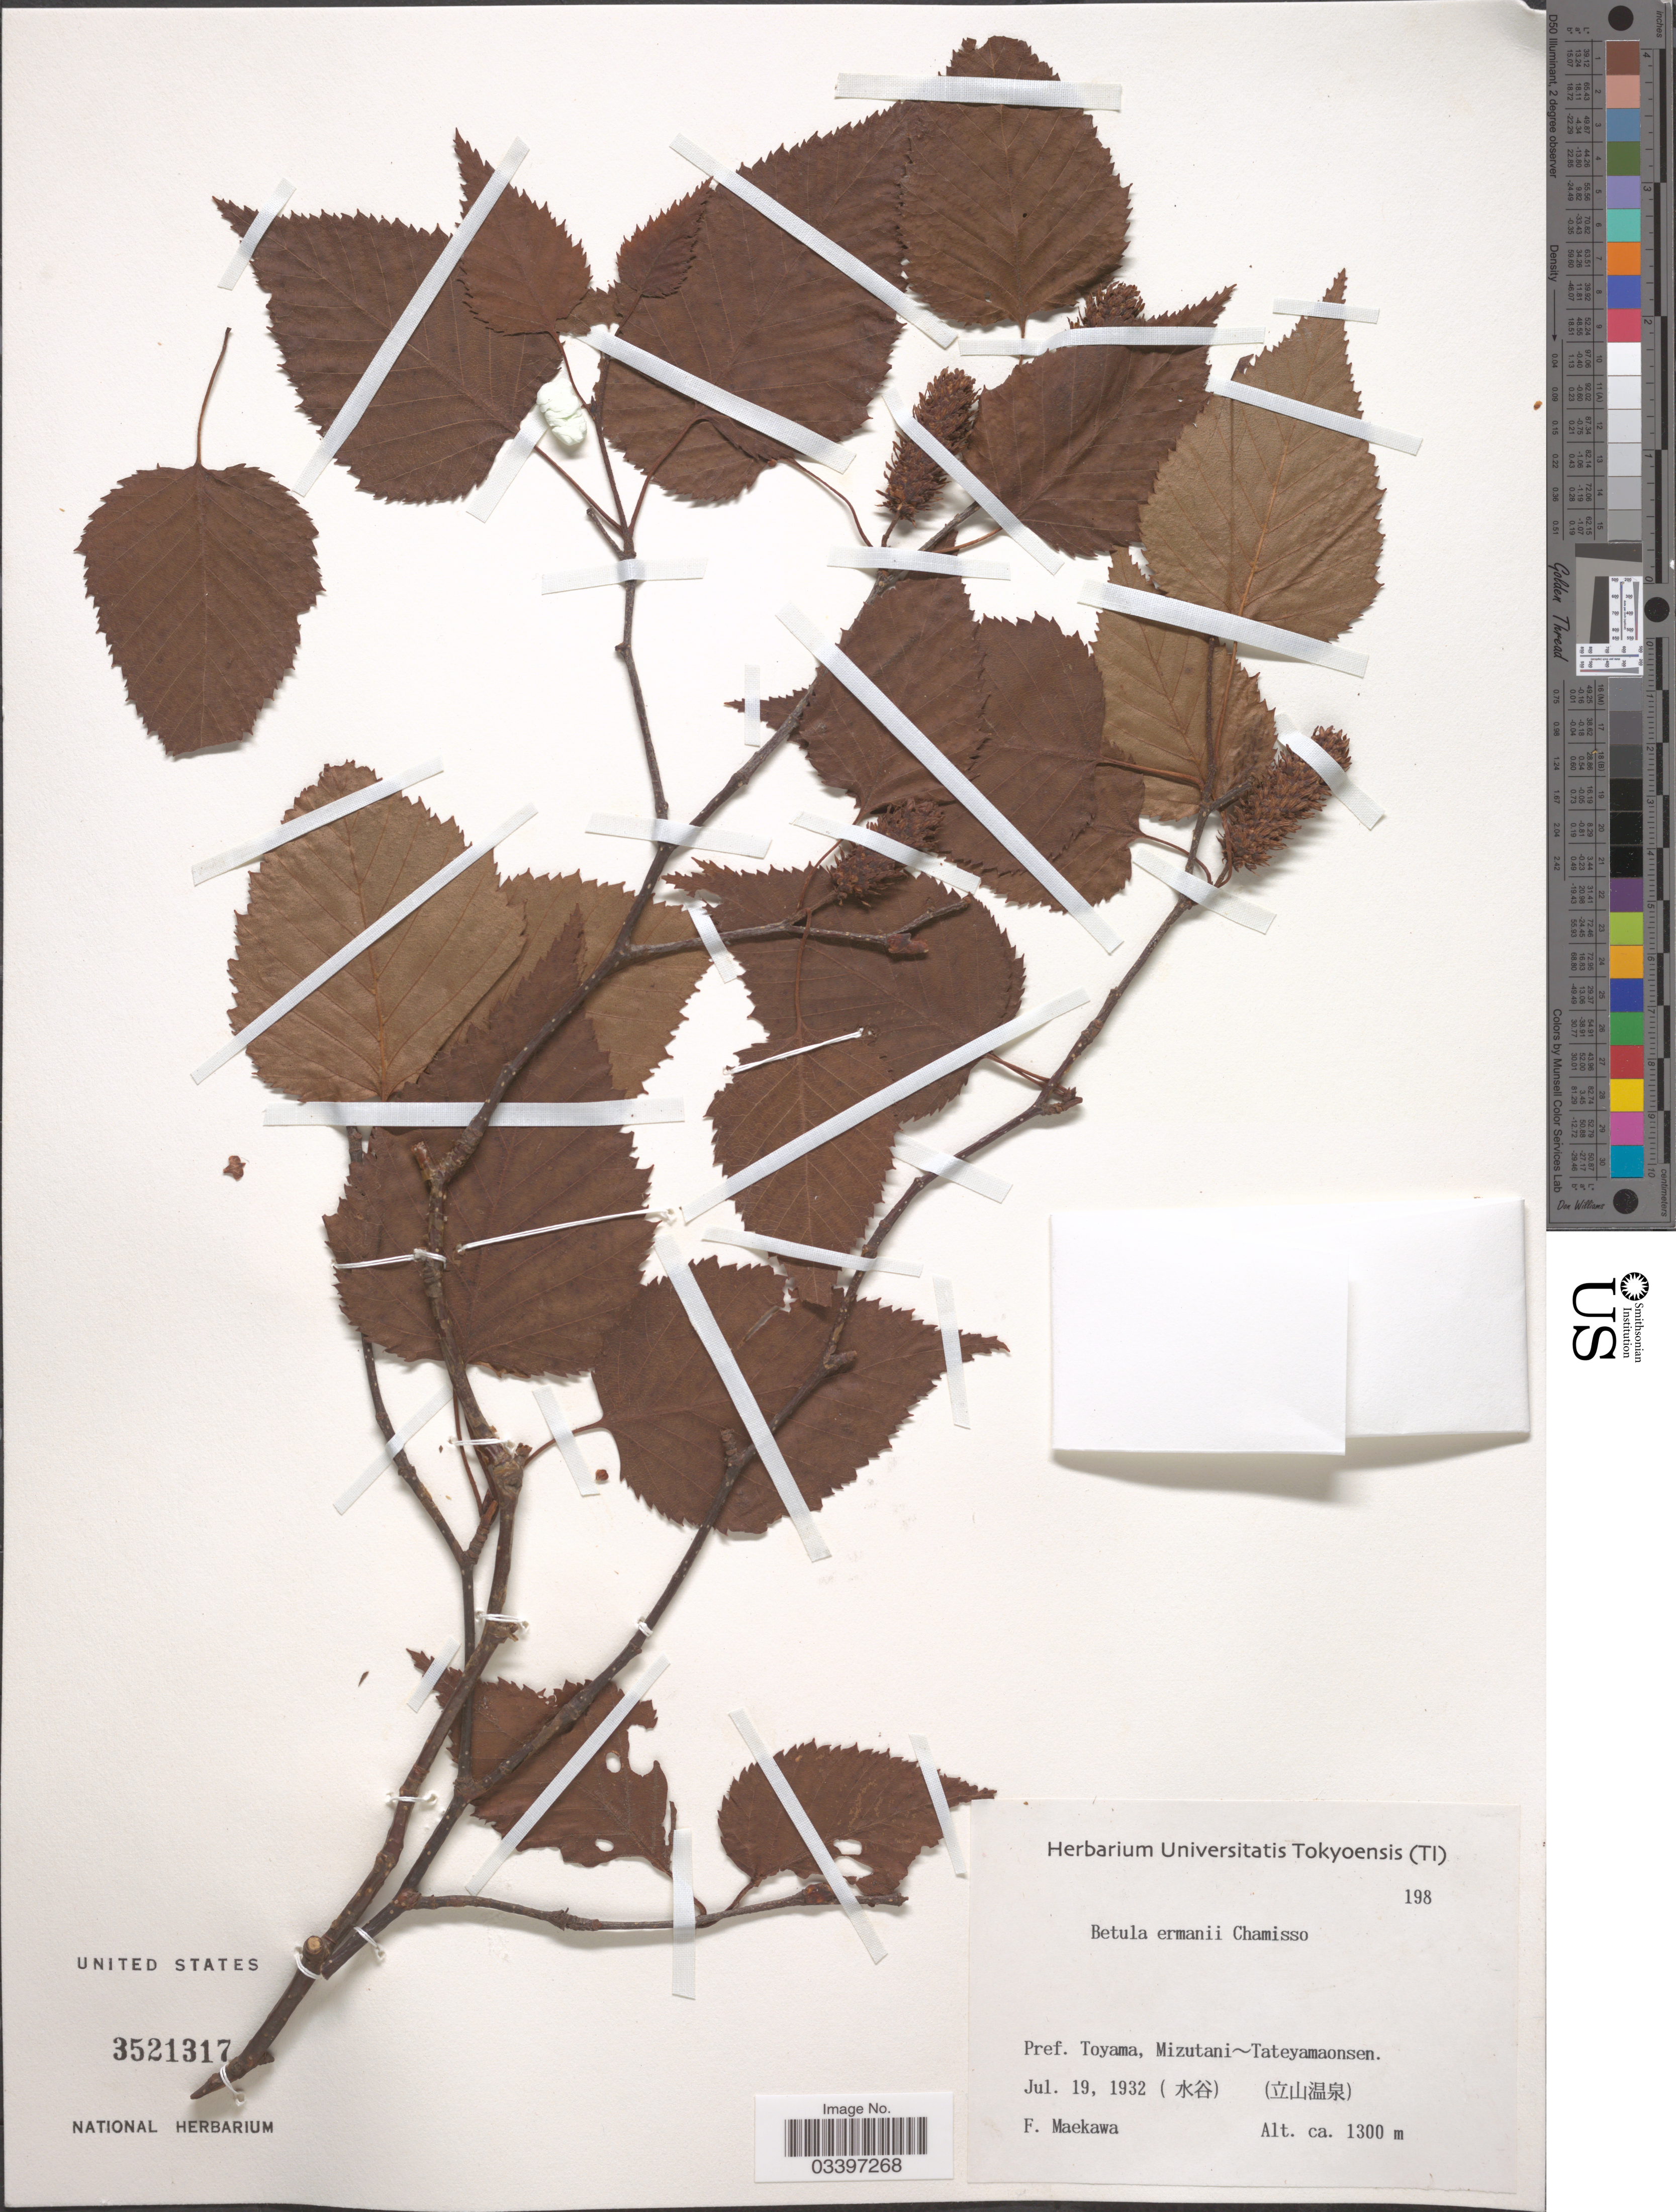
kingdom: Plantae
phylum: Tracheophyta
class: Magnoliopsida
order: Fagales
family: Betulaceae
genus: Betula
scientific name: Betula ermanii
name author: Cham.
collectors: F. Maekawa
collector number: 198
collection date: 1932-07-19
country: Japan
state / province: Toyama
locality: Pref. Toyama, Mizutani~Tateyamaonsen (X).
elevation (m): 1300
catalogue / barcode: US 3521317